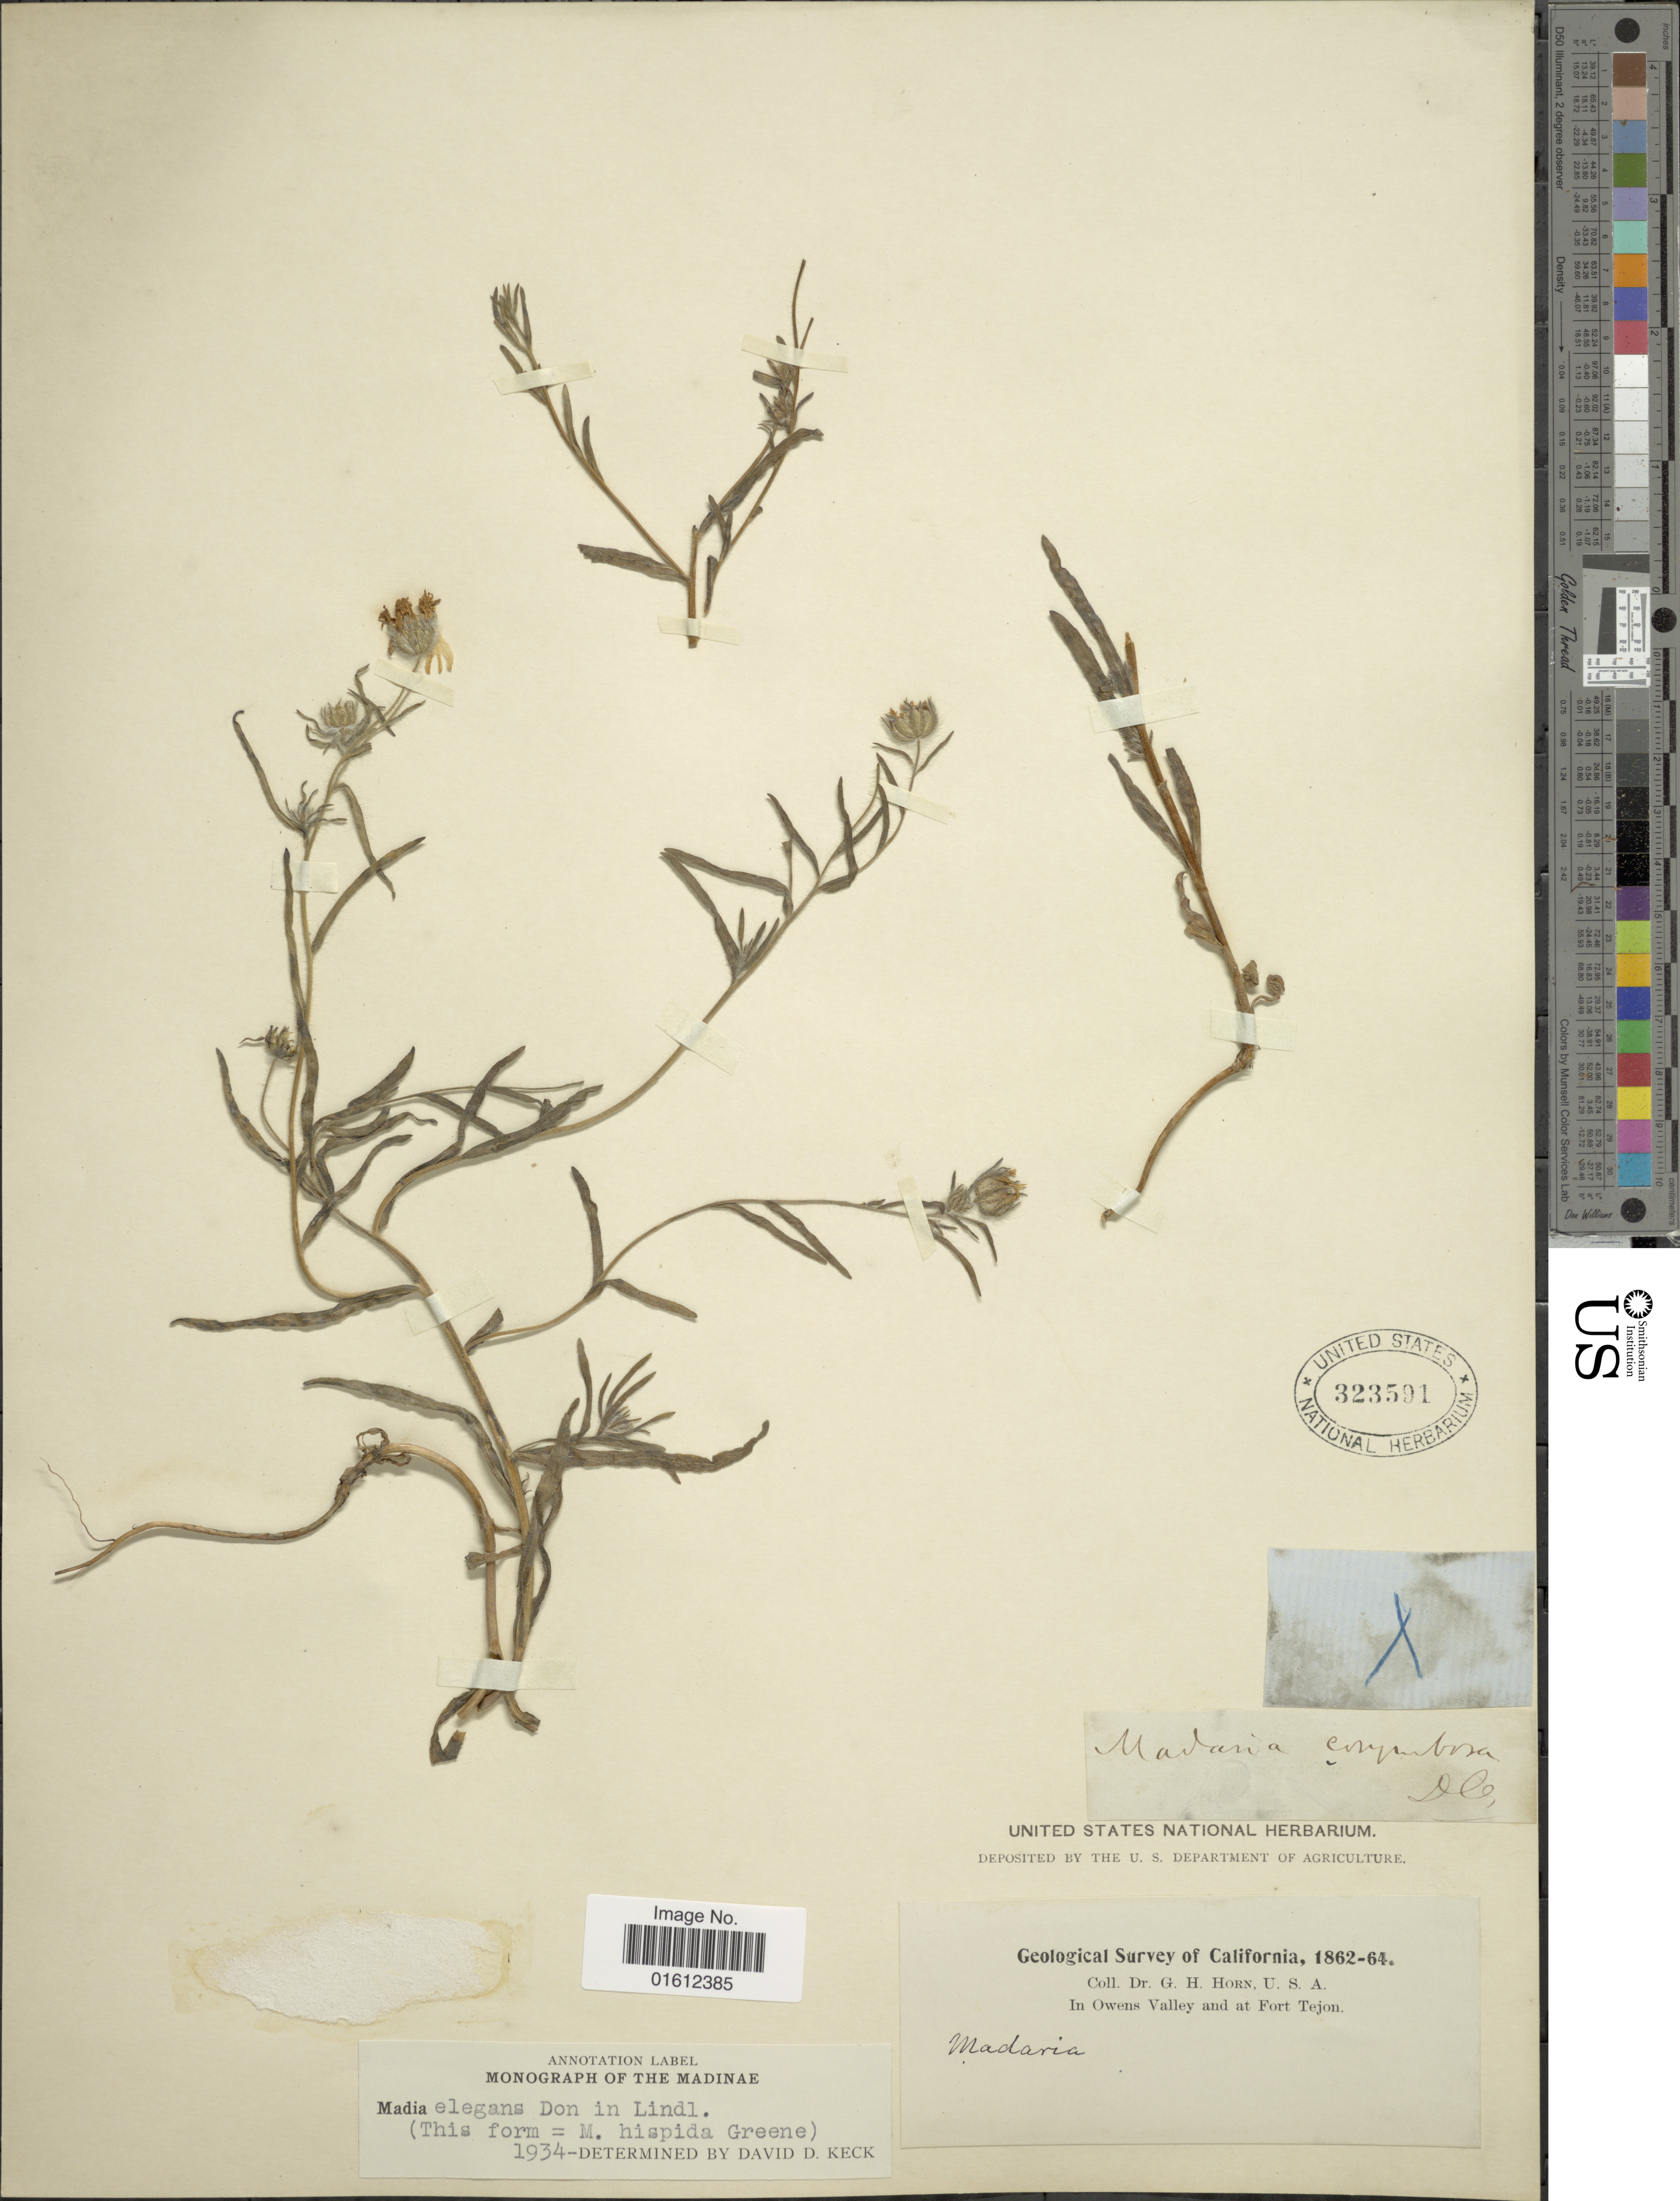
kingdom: Plantae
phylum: Tracheophyta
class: Magnoliopsida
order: Asterales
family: Asteraceae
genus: Madia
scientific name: Madia elegans var. hispida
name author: (DC.) H.M. Hall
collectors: G. Horn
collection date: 1862/1864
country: United States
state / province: California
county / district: Kern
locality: Survey of California. In Owens Valley and at Fort Tejon.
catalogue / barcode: US 323591